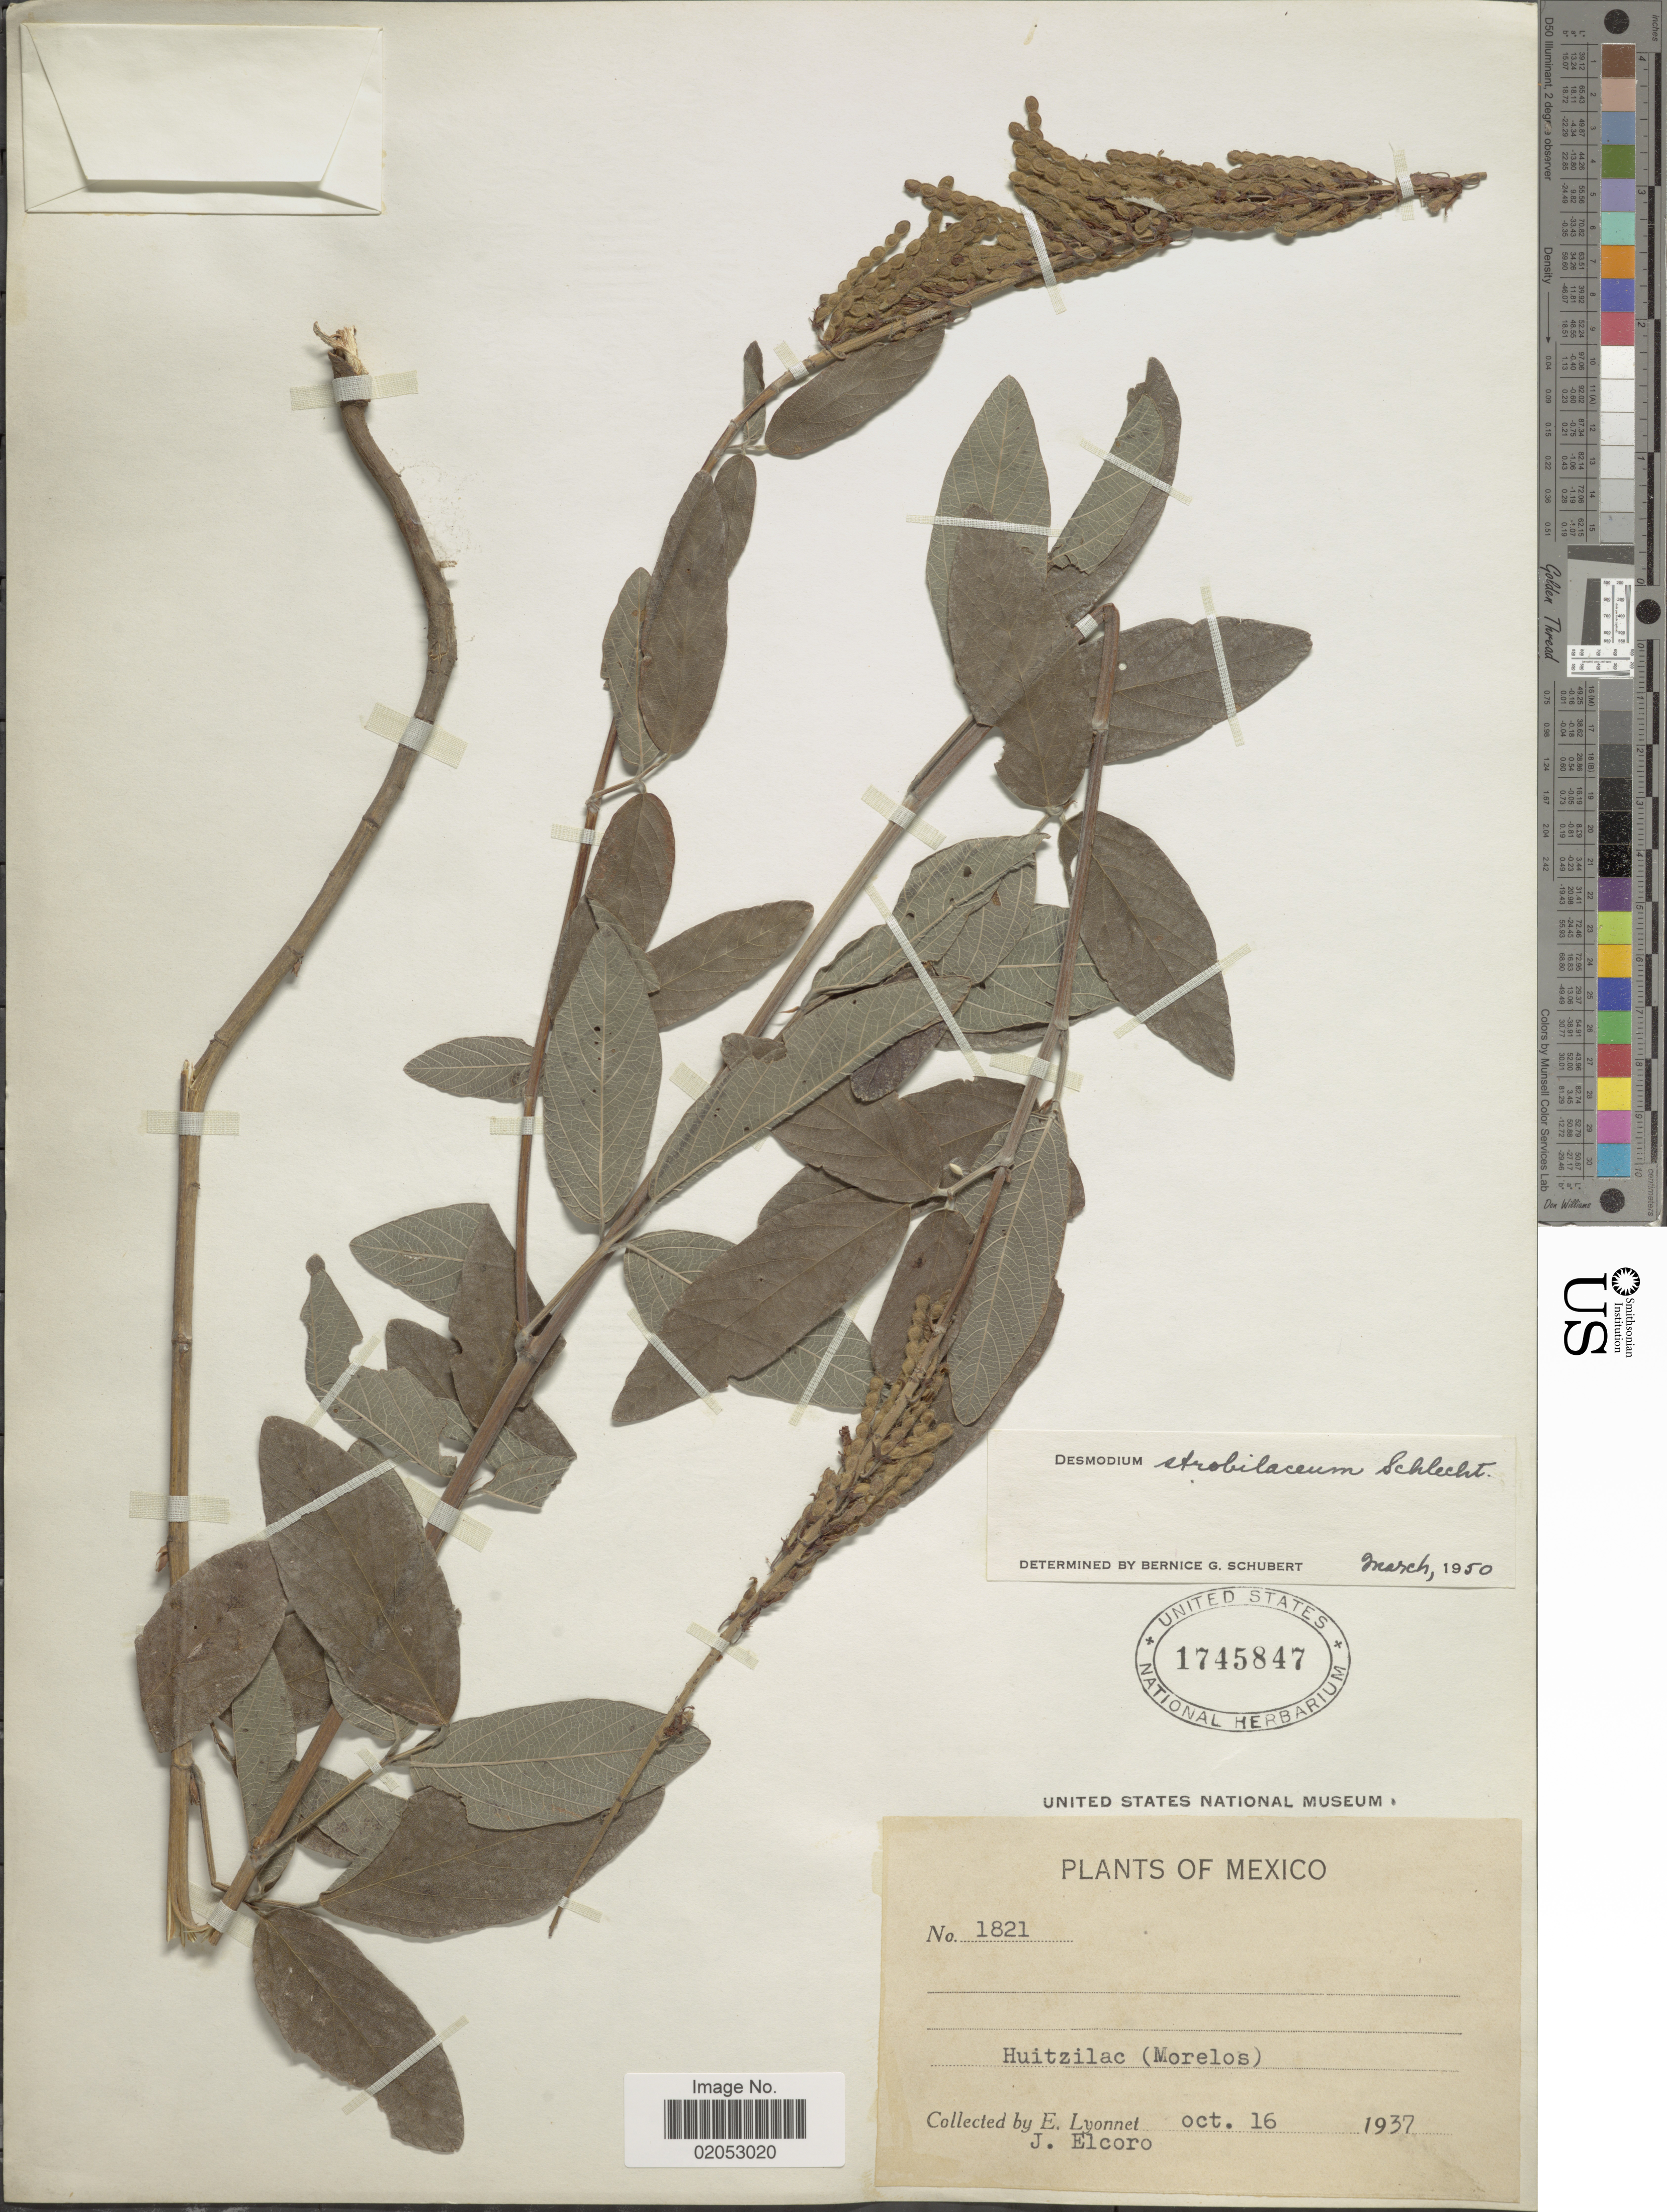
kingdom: Plantae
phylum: Tracheophyta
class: Magnoliopsida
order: Fabales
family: Fabaceae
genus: Desmodium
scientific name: Desmodium strobilaceum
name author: Schltdl.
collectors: E. Lyonnet & J. Elcoro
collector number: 1821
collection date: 1937-10-16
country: Mexico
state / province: Morelos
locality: Huitzilac (Morelos)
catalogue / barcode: US 1745847